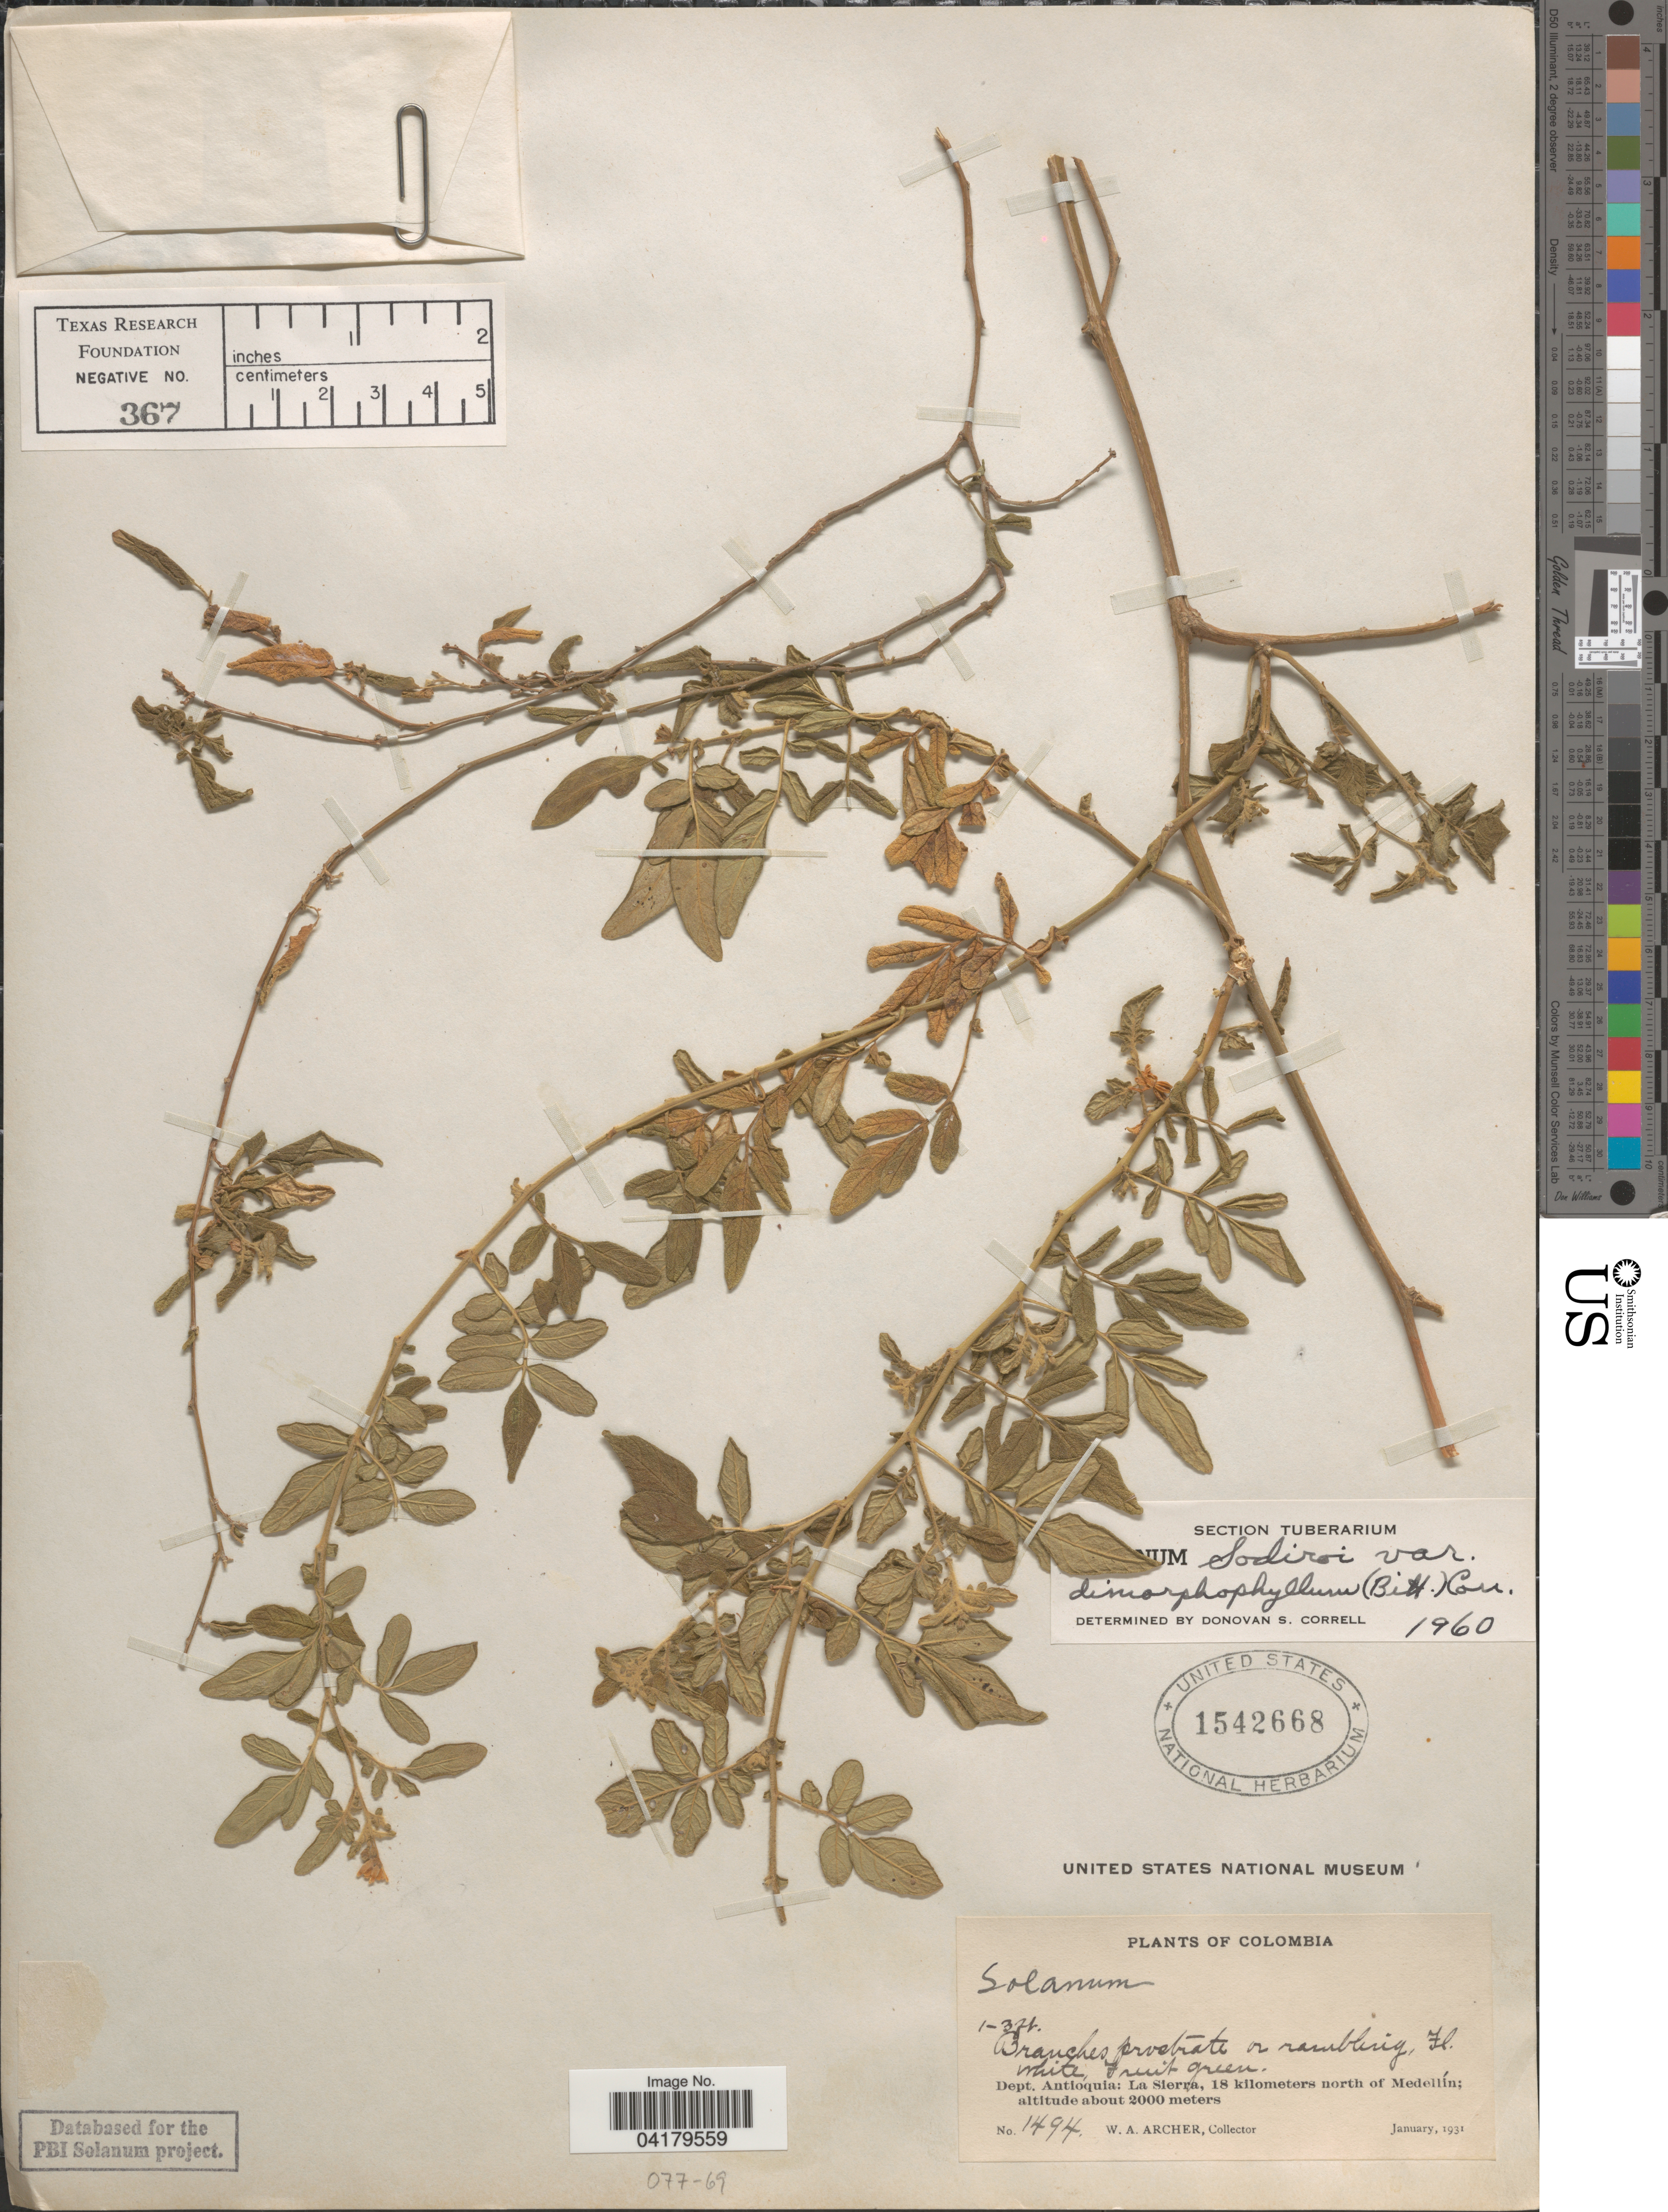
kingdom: Plantae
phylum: Tracheophyta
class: Magnoliopsida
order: Solanales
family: Solanaceae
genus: Solanum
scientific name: Solanum sodiroi var. dimorphophyllum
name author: (Bitter) Correll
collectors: W. Archer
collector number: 1494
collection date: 1931-01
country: Colombia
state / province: Antioquia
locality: Dept. Antioquia: La Sierra, 18 kilometers north of Medellín.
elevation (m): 2000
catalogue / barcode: US 1542668